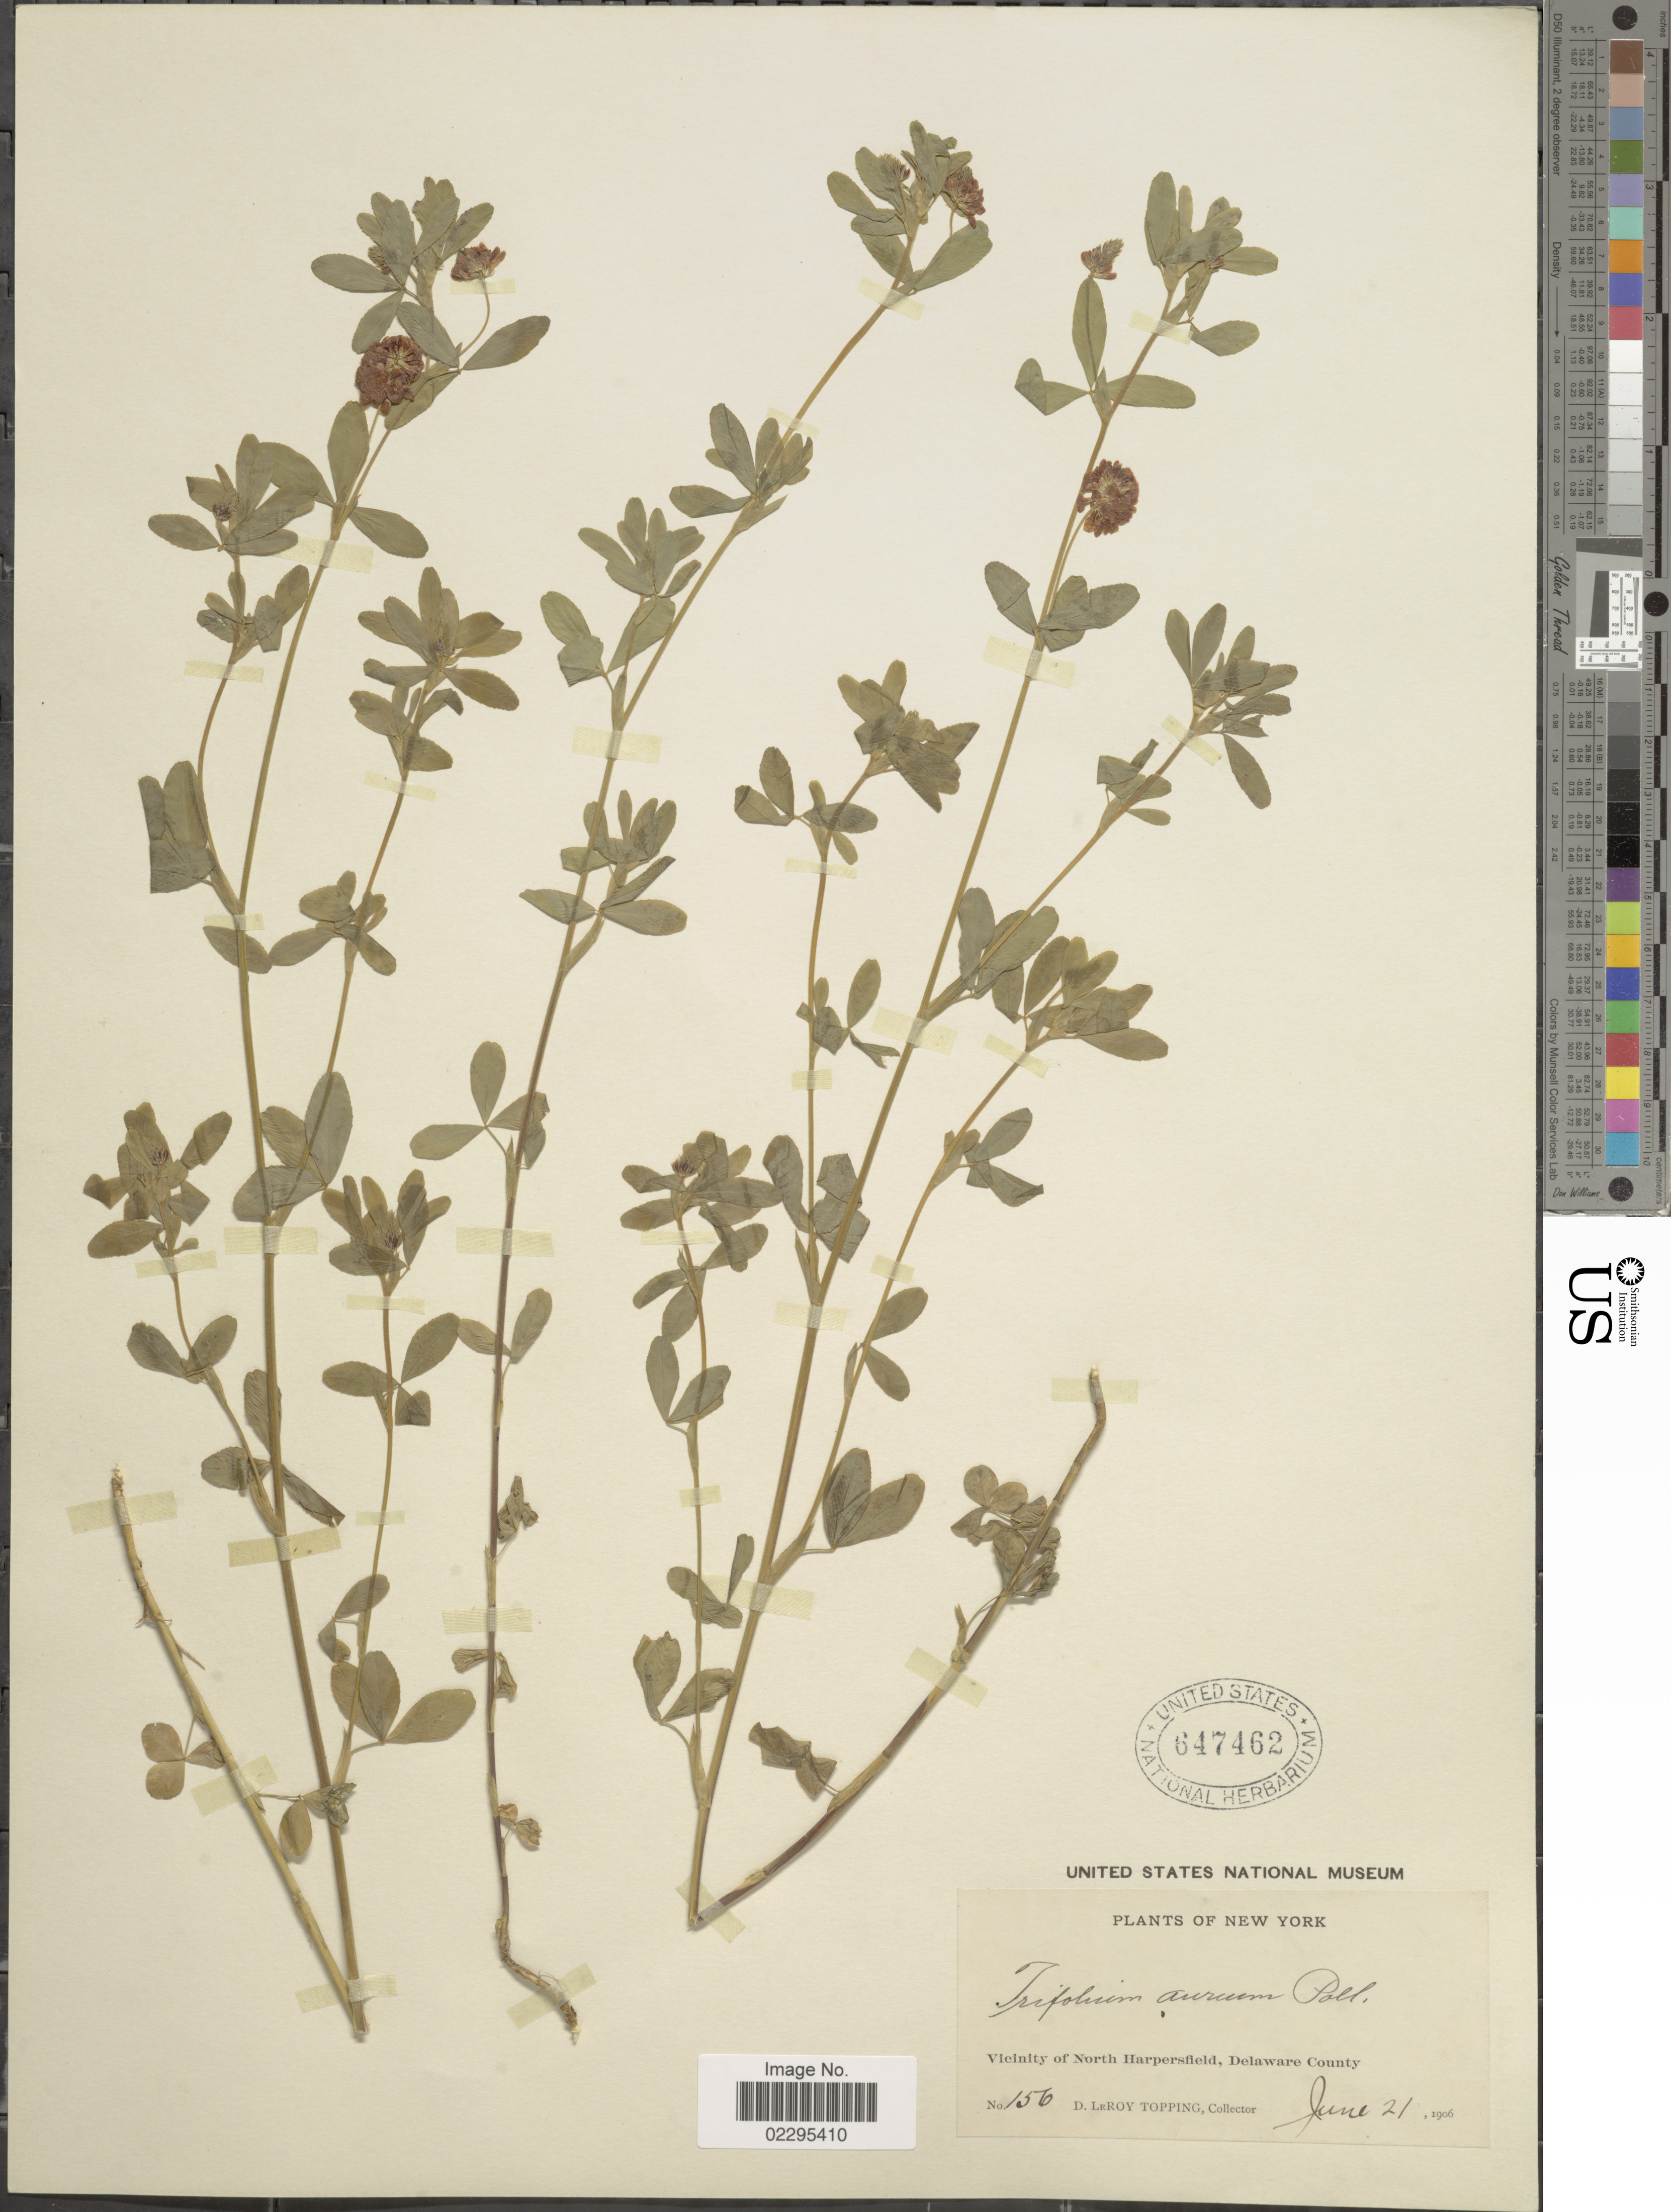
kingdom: Plantae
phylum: Tracheophyta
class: Magnoliopsida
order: Fabales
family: Fabaceae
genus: Trifolium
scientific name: Trifolium agrarium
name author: L.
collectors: D. L. Topping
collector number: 156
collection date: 1906-06-21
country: United States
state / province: New York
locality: New York, Vicinity of North Harpersfield, Delaware County.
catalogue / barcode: US 647462